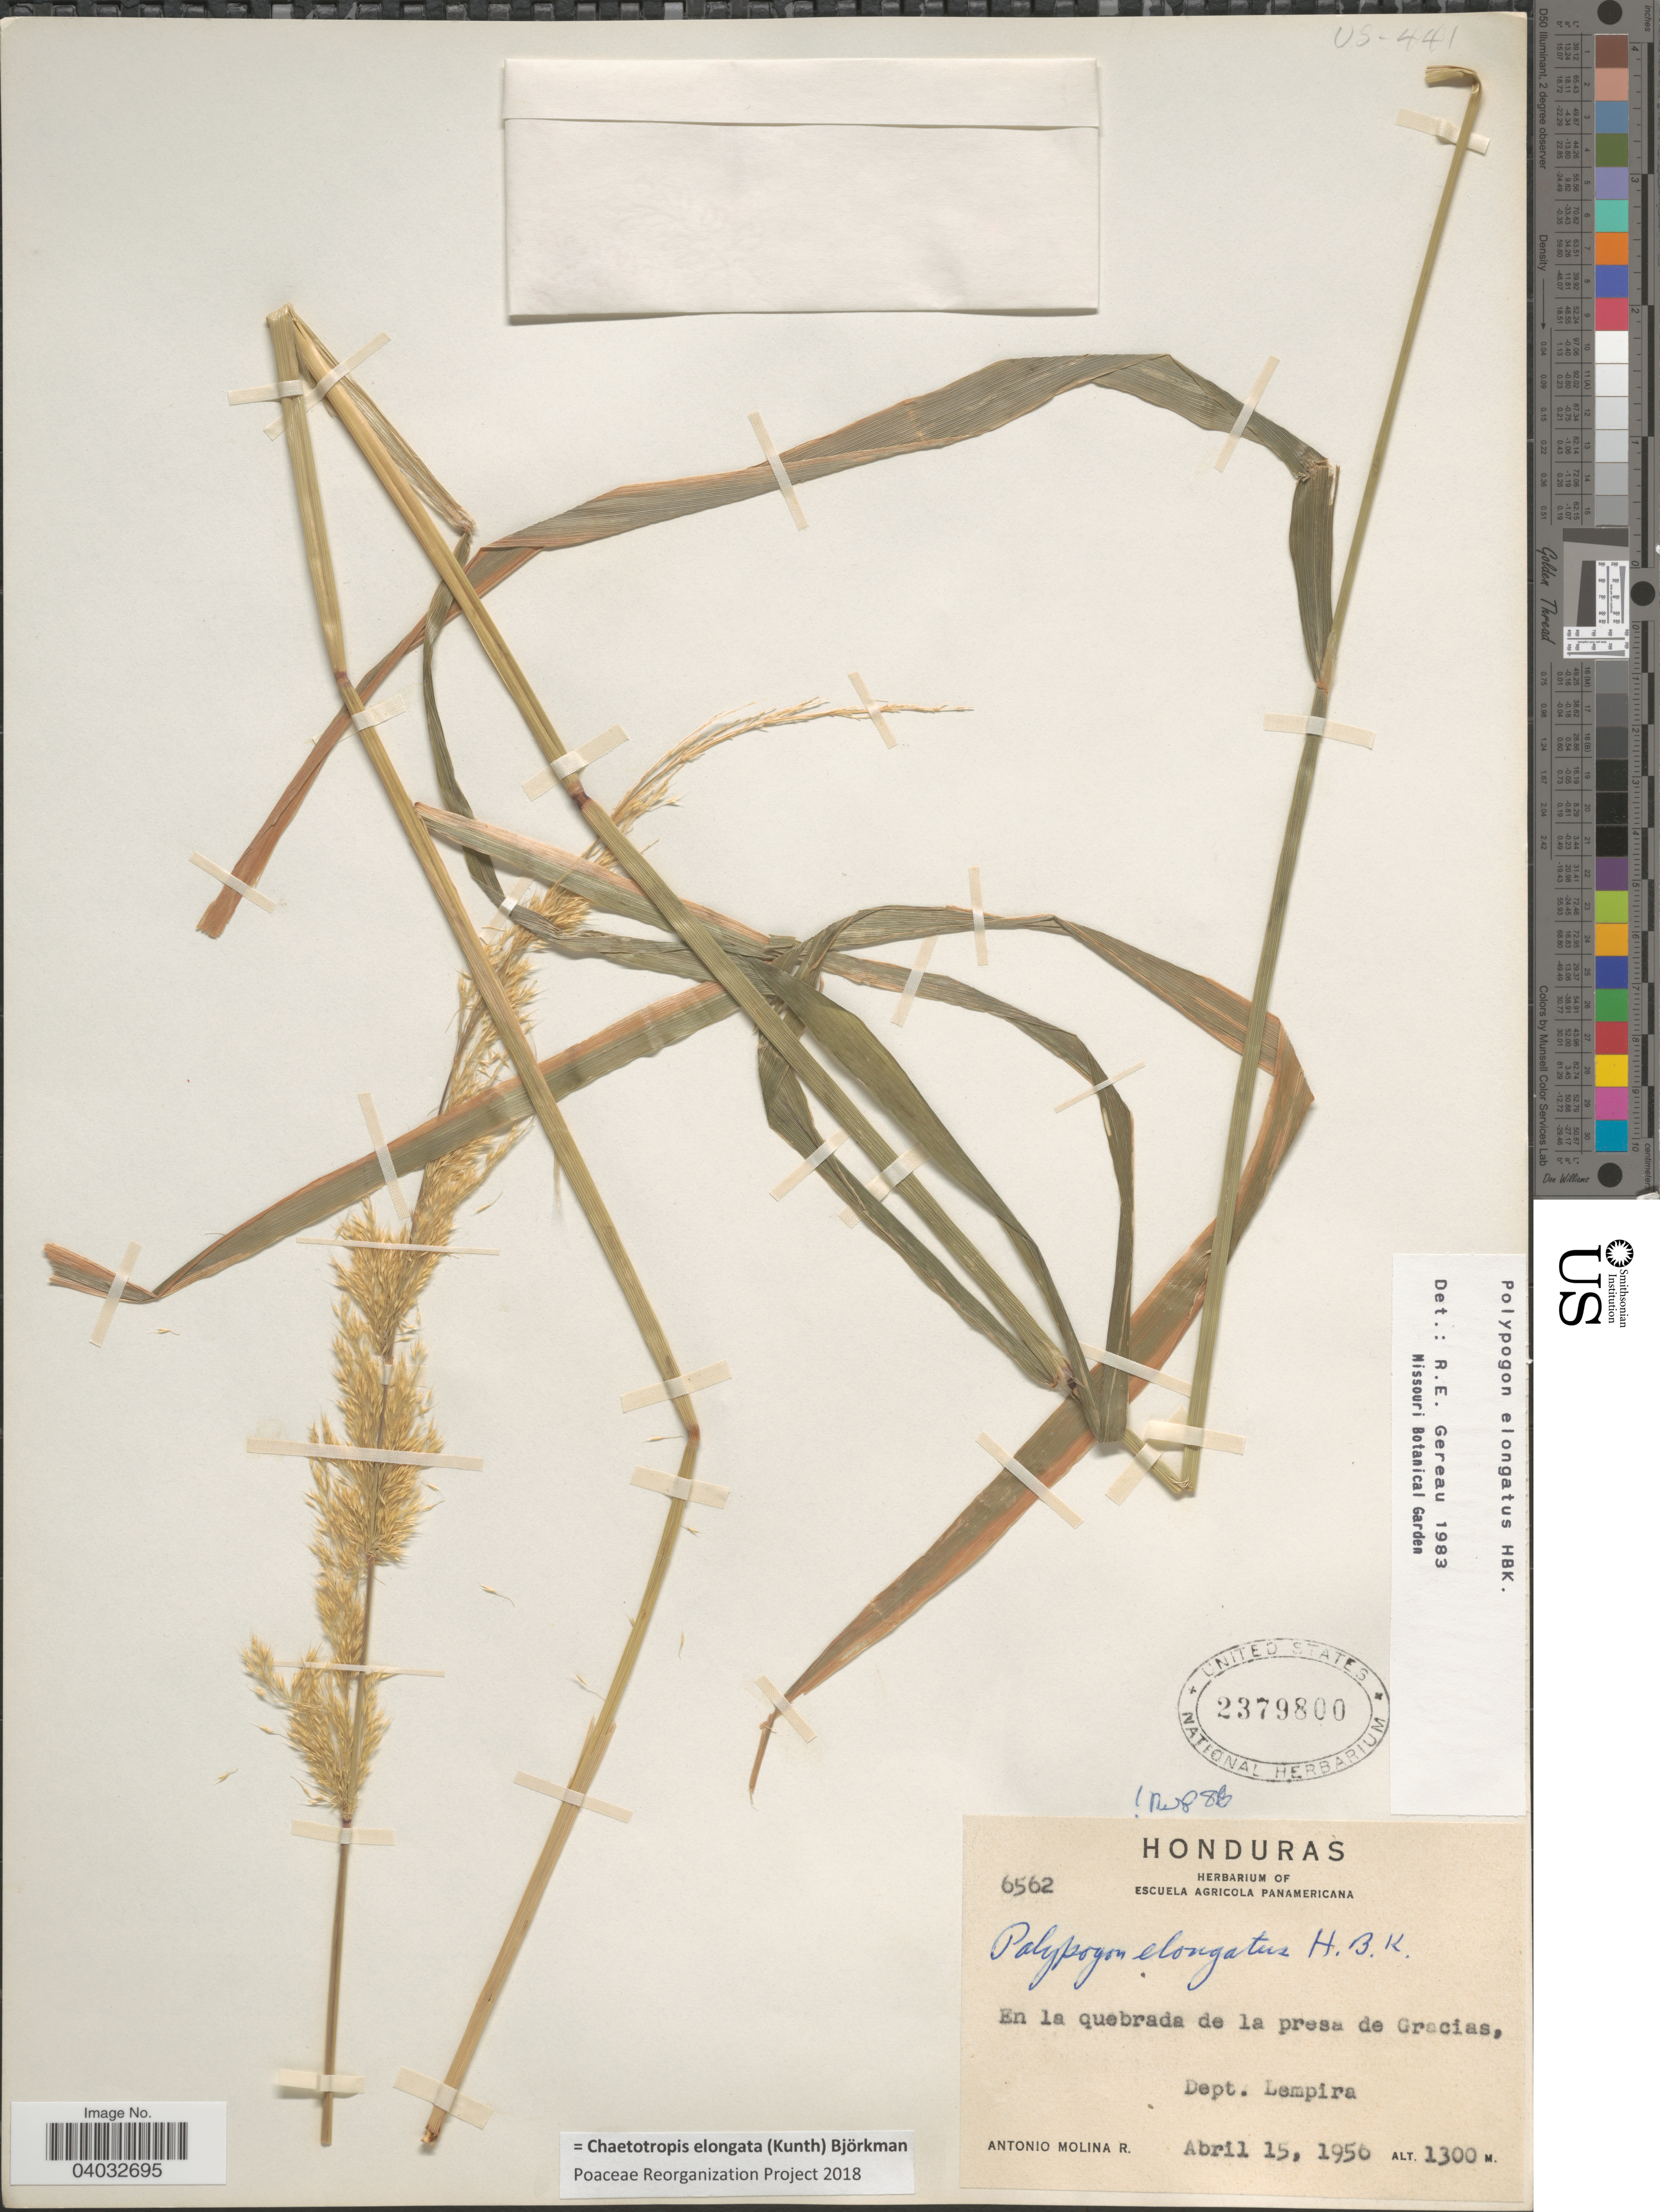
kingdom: Plantae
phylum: Tracheophyta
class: Liliopsida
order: Poales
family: Poaceae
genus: Chaetotropis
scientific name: Chaetotropis elongata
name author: (Kunth) Björkman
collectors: A. Molina R.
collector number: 6562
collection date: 1956-04-15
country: Honduras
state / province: Lempira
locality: En la quebrada de la presa de Gracias, Dept. Lempira.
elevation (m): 1300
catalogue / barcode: US 2379800